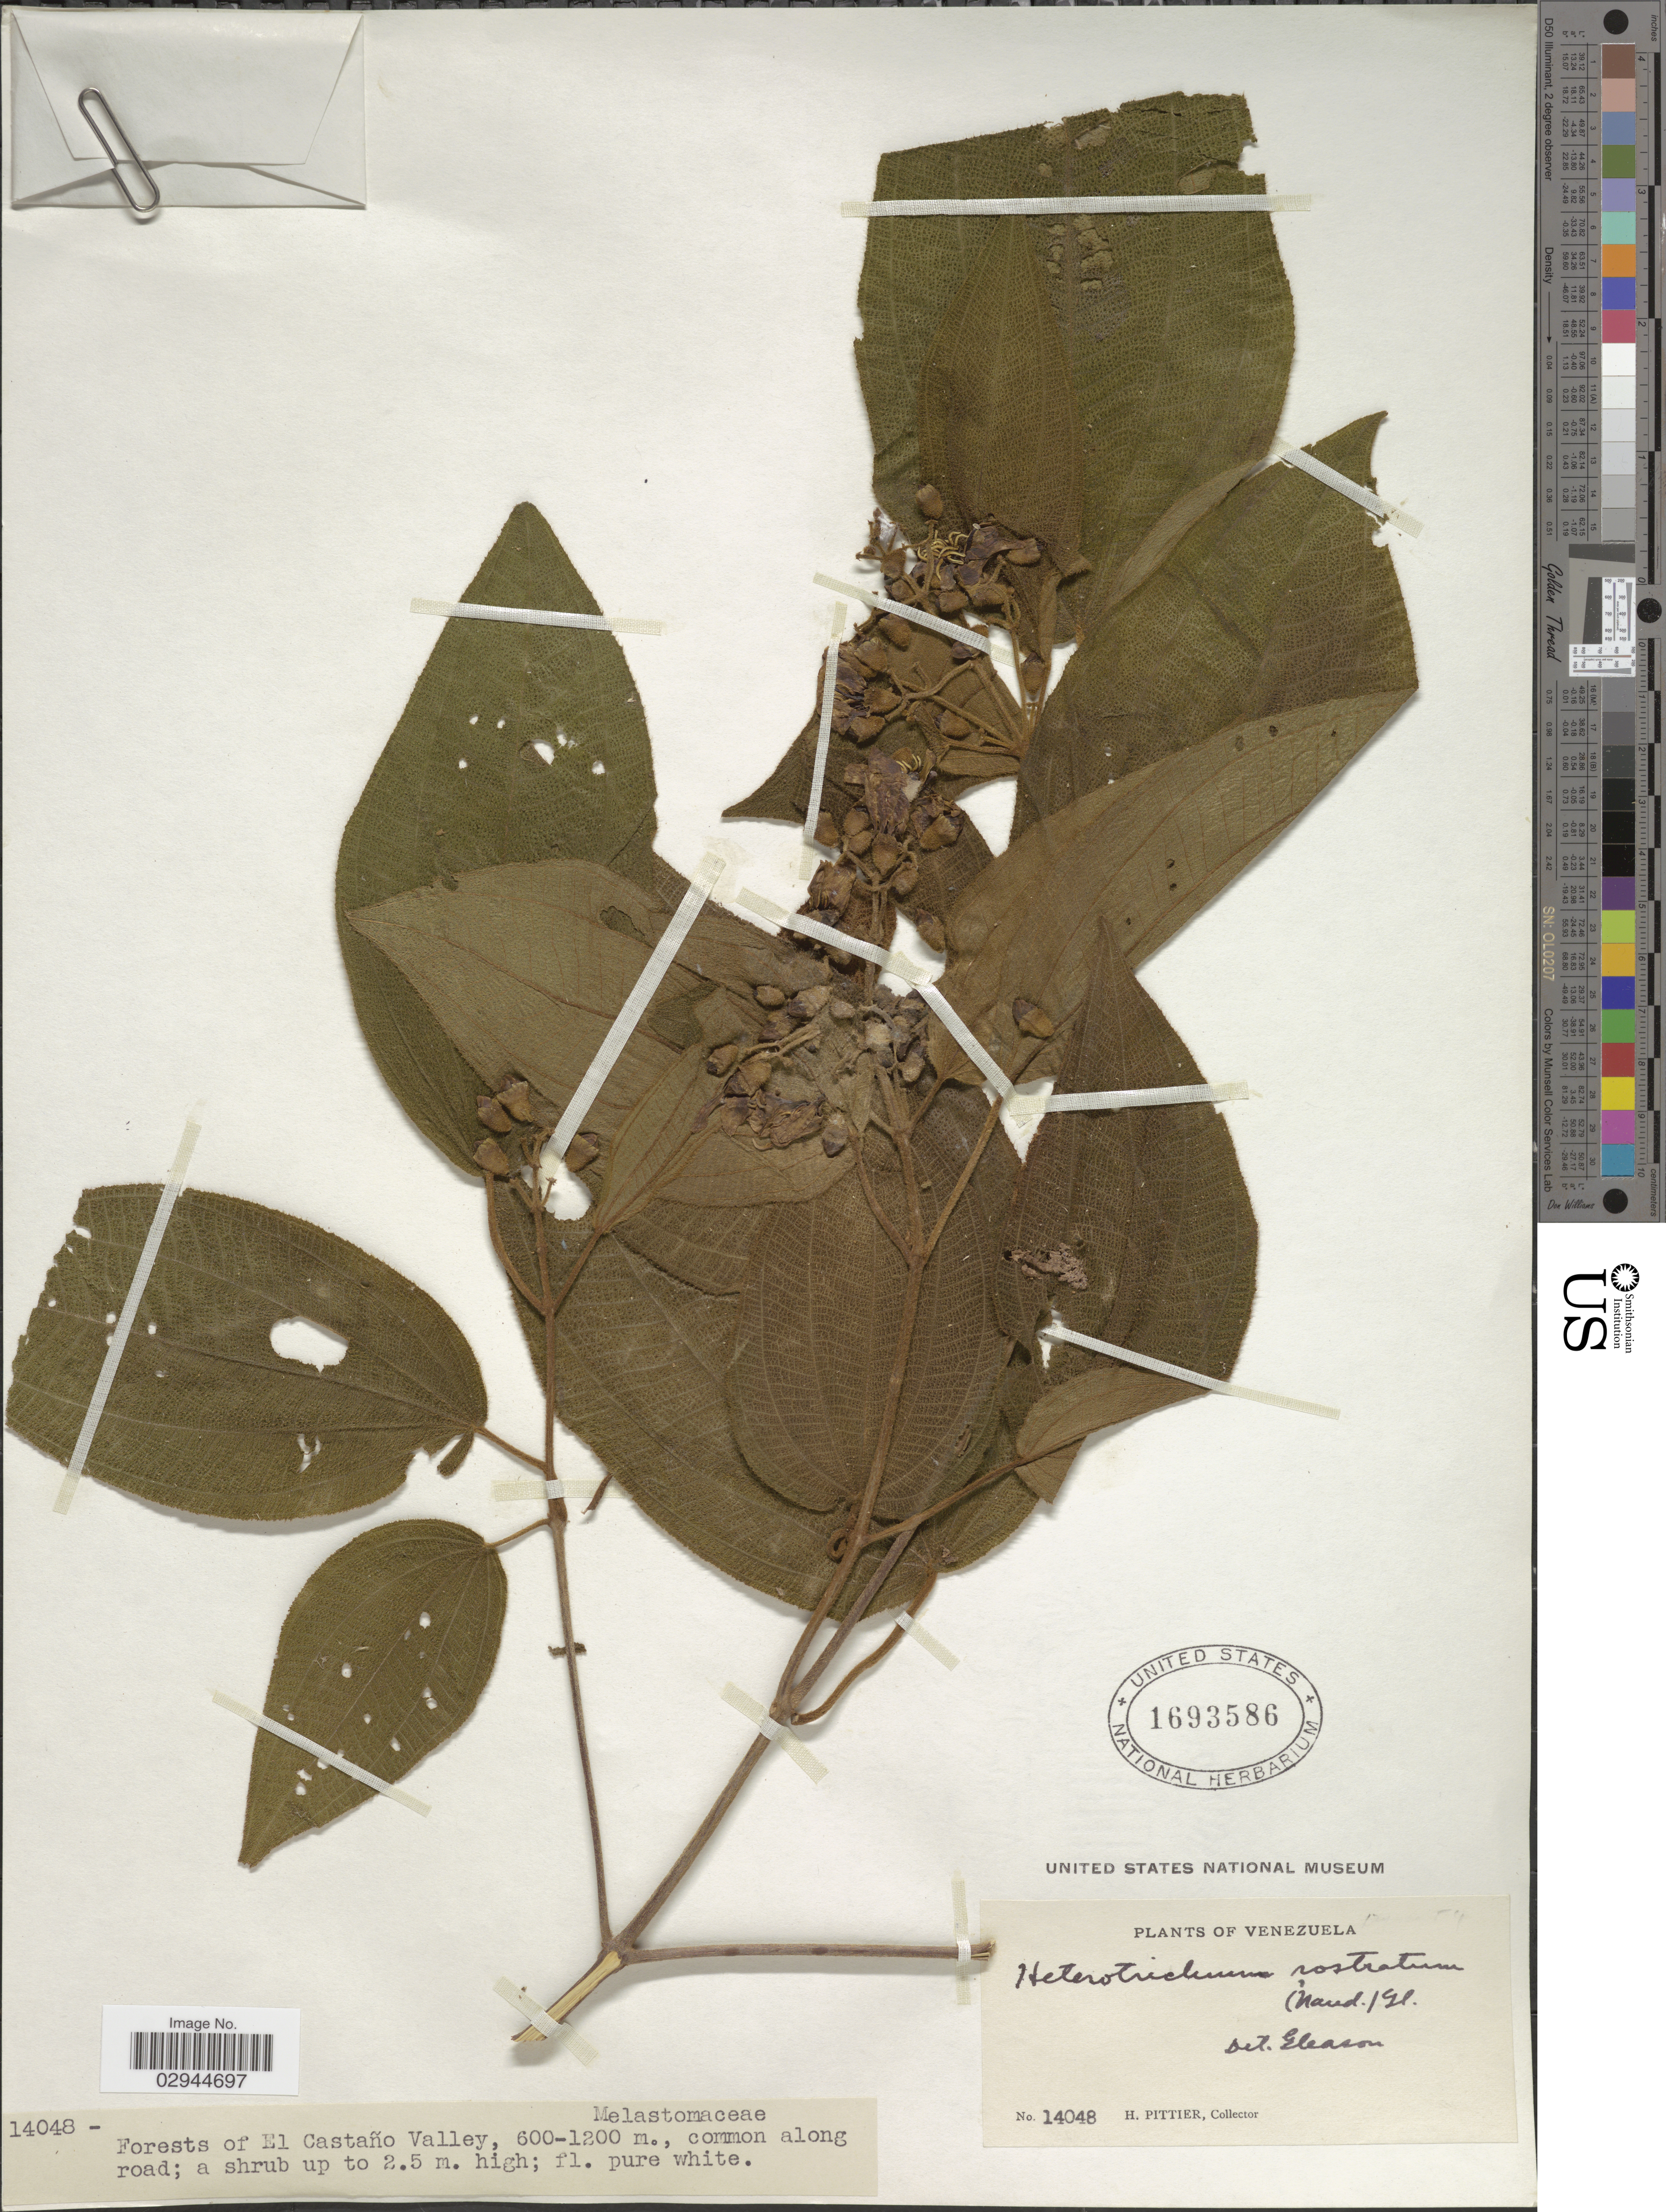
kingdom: Plantae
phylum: Tracheophyta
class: Magnoliopsida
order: Myrtales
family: Melastomataceae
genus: Miconia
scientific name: Miconia tuberculata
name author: (Naudin) Triana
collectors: H. F. Pittier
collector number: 14048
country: Venezuela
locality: Forests of El Castaño Valley.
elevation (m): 600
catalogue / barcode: US 1693586